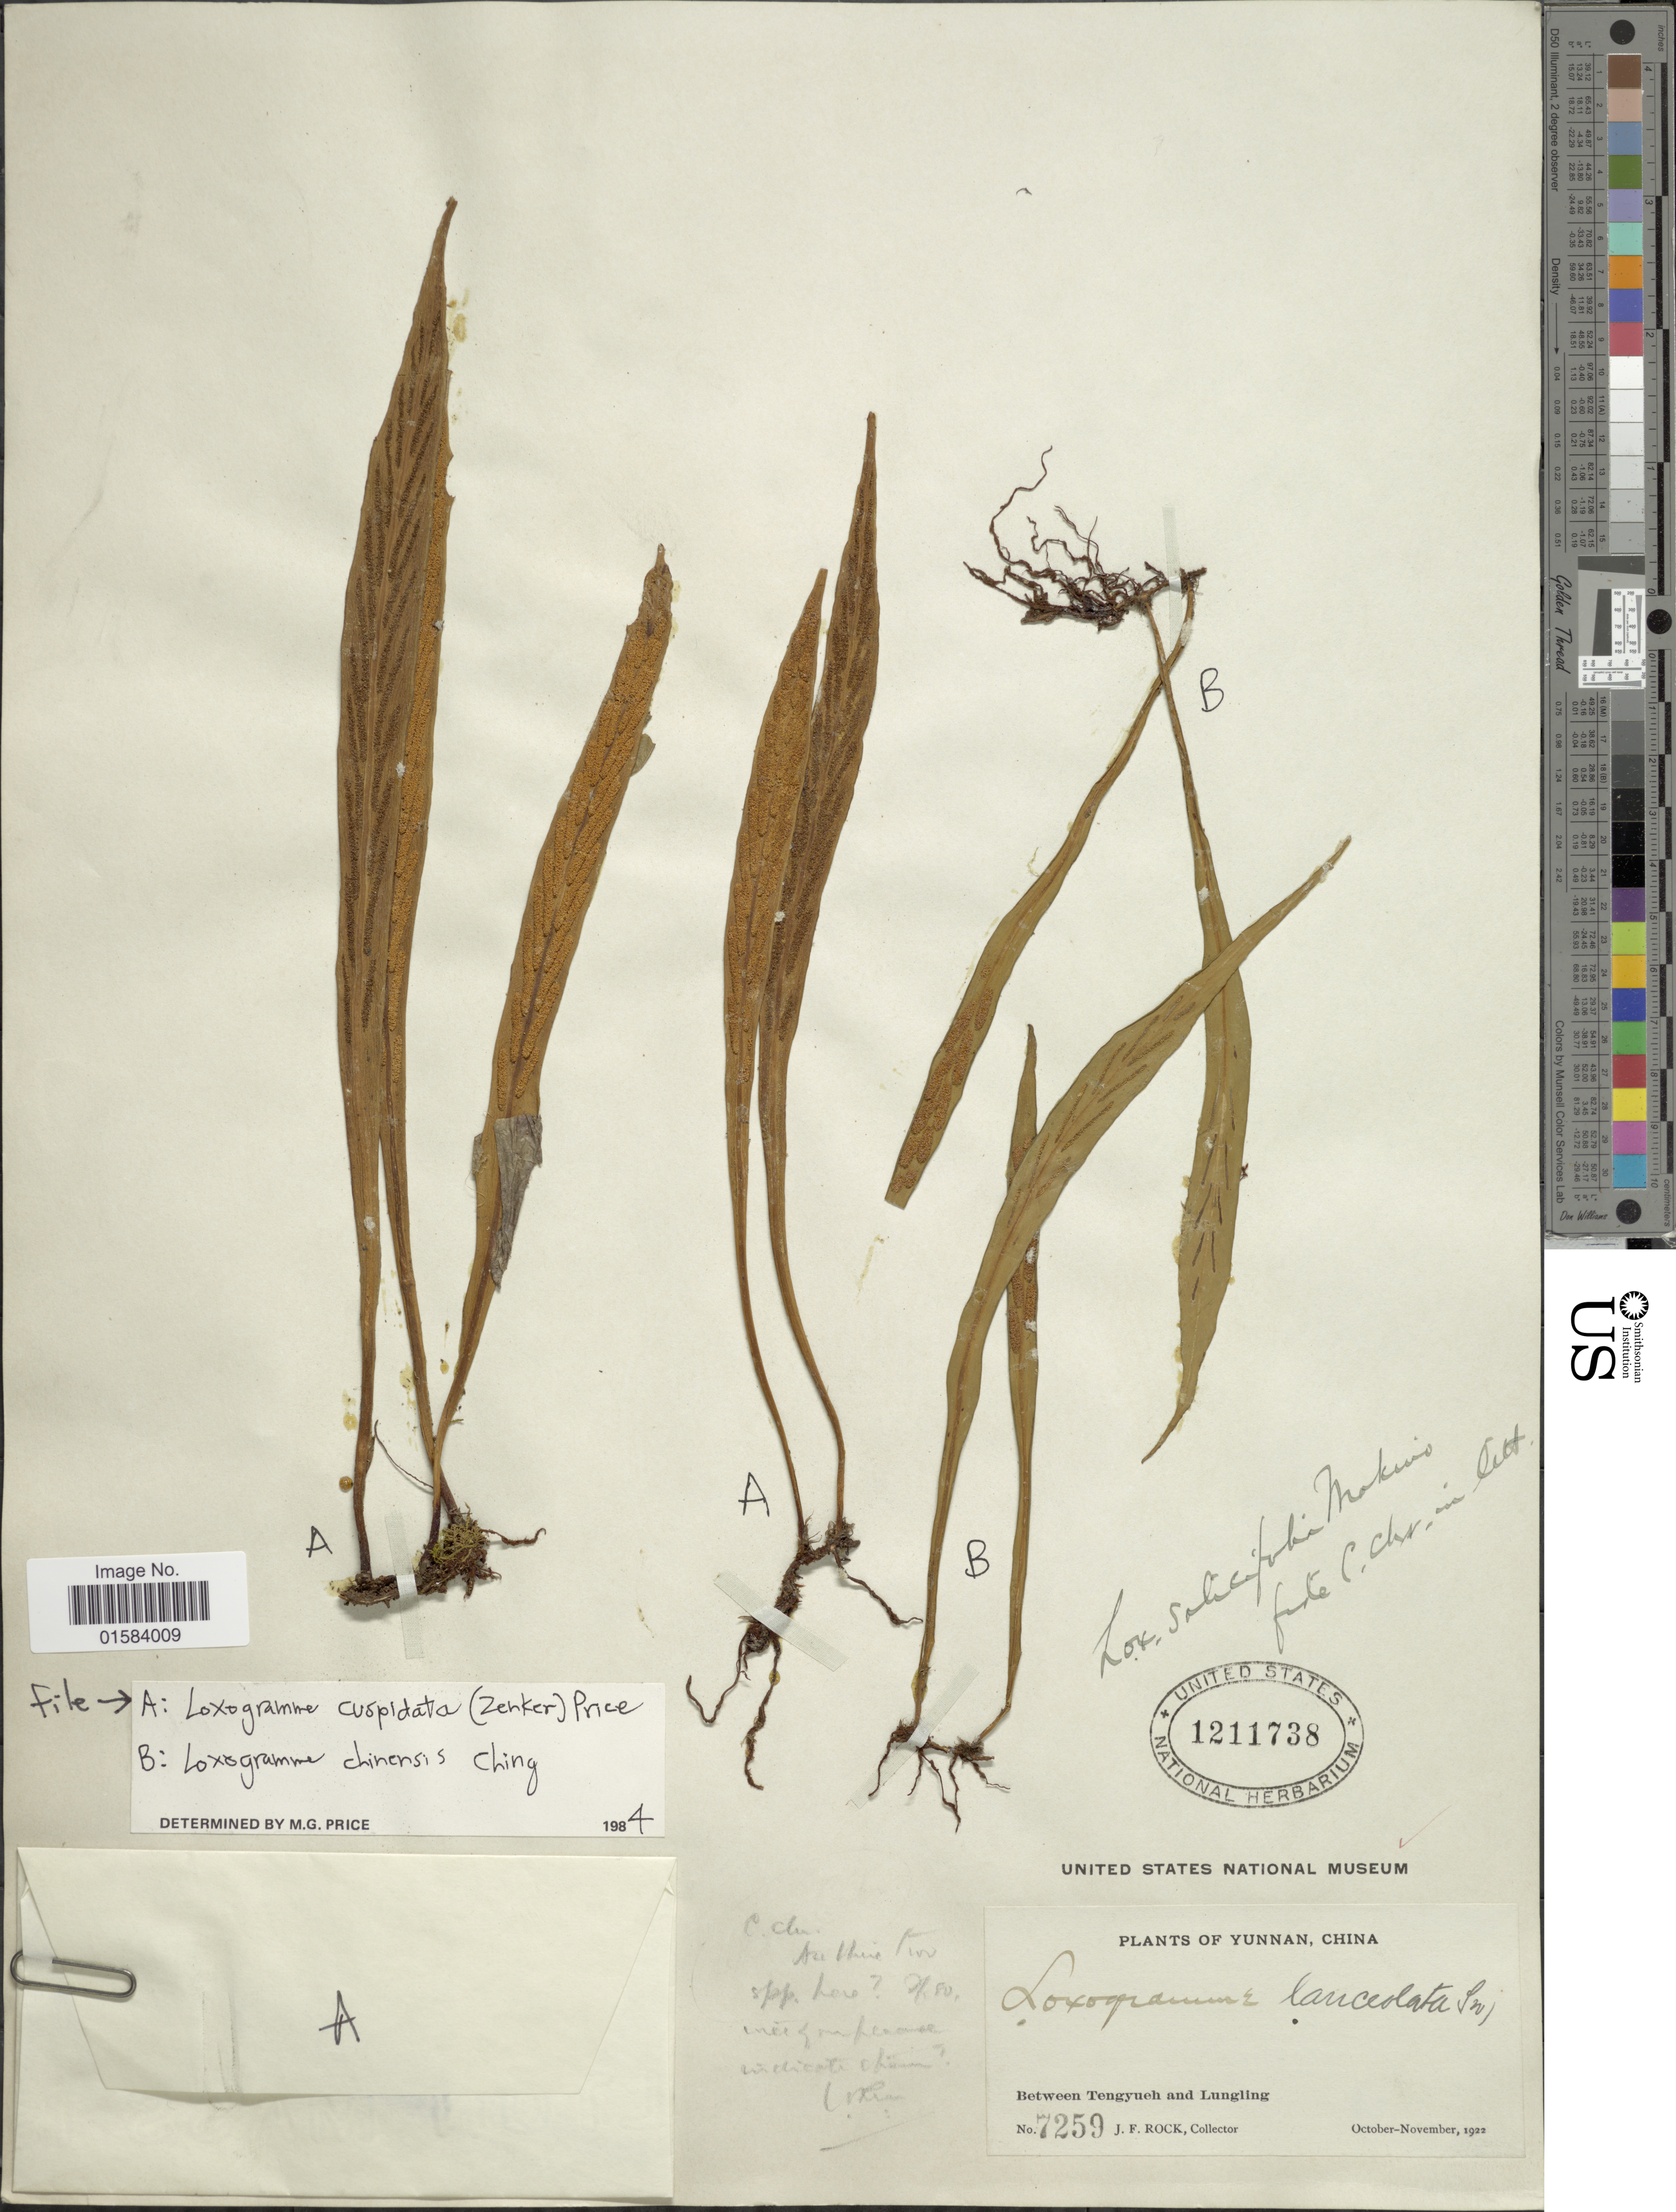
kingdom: Plantae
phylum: Tracheophyta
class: Polypodiopsida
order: Polypodiales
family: Polypodiaceae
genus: Loxogramme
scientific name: Loxogramme cuspidata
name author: (Zenker) M.G. Price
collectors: J. Rock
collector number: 7259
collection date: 1922-10/1922-11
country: China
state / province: Yunnan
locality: Between Tengyueh and Lungling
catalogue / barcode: US 1211738